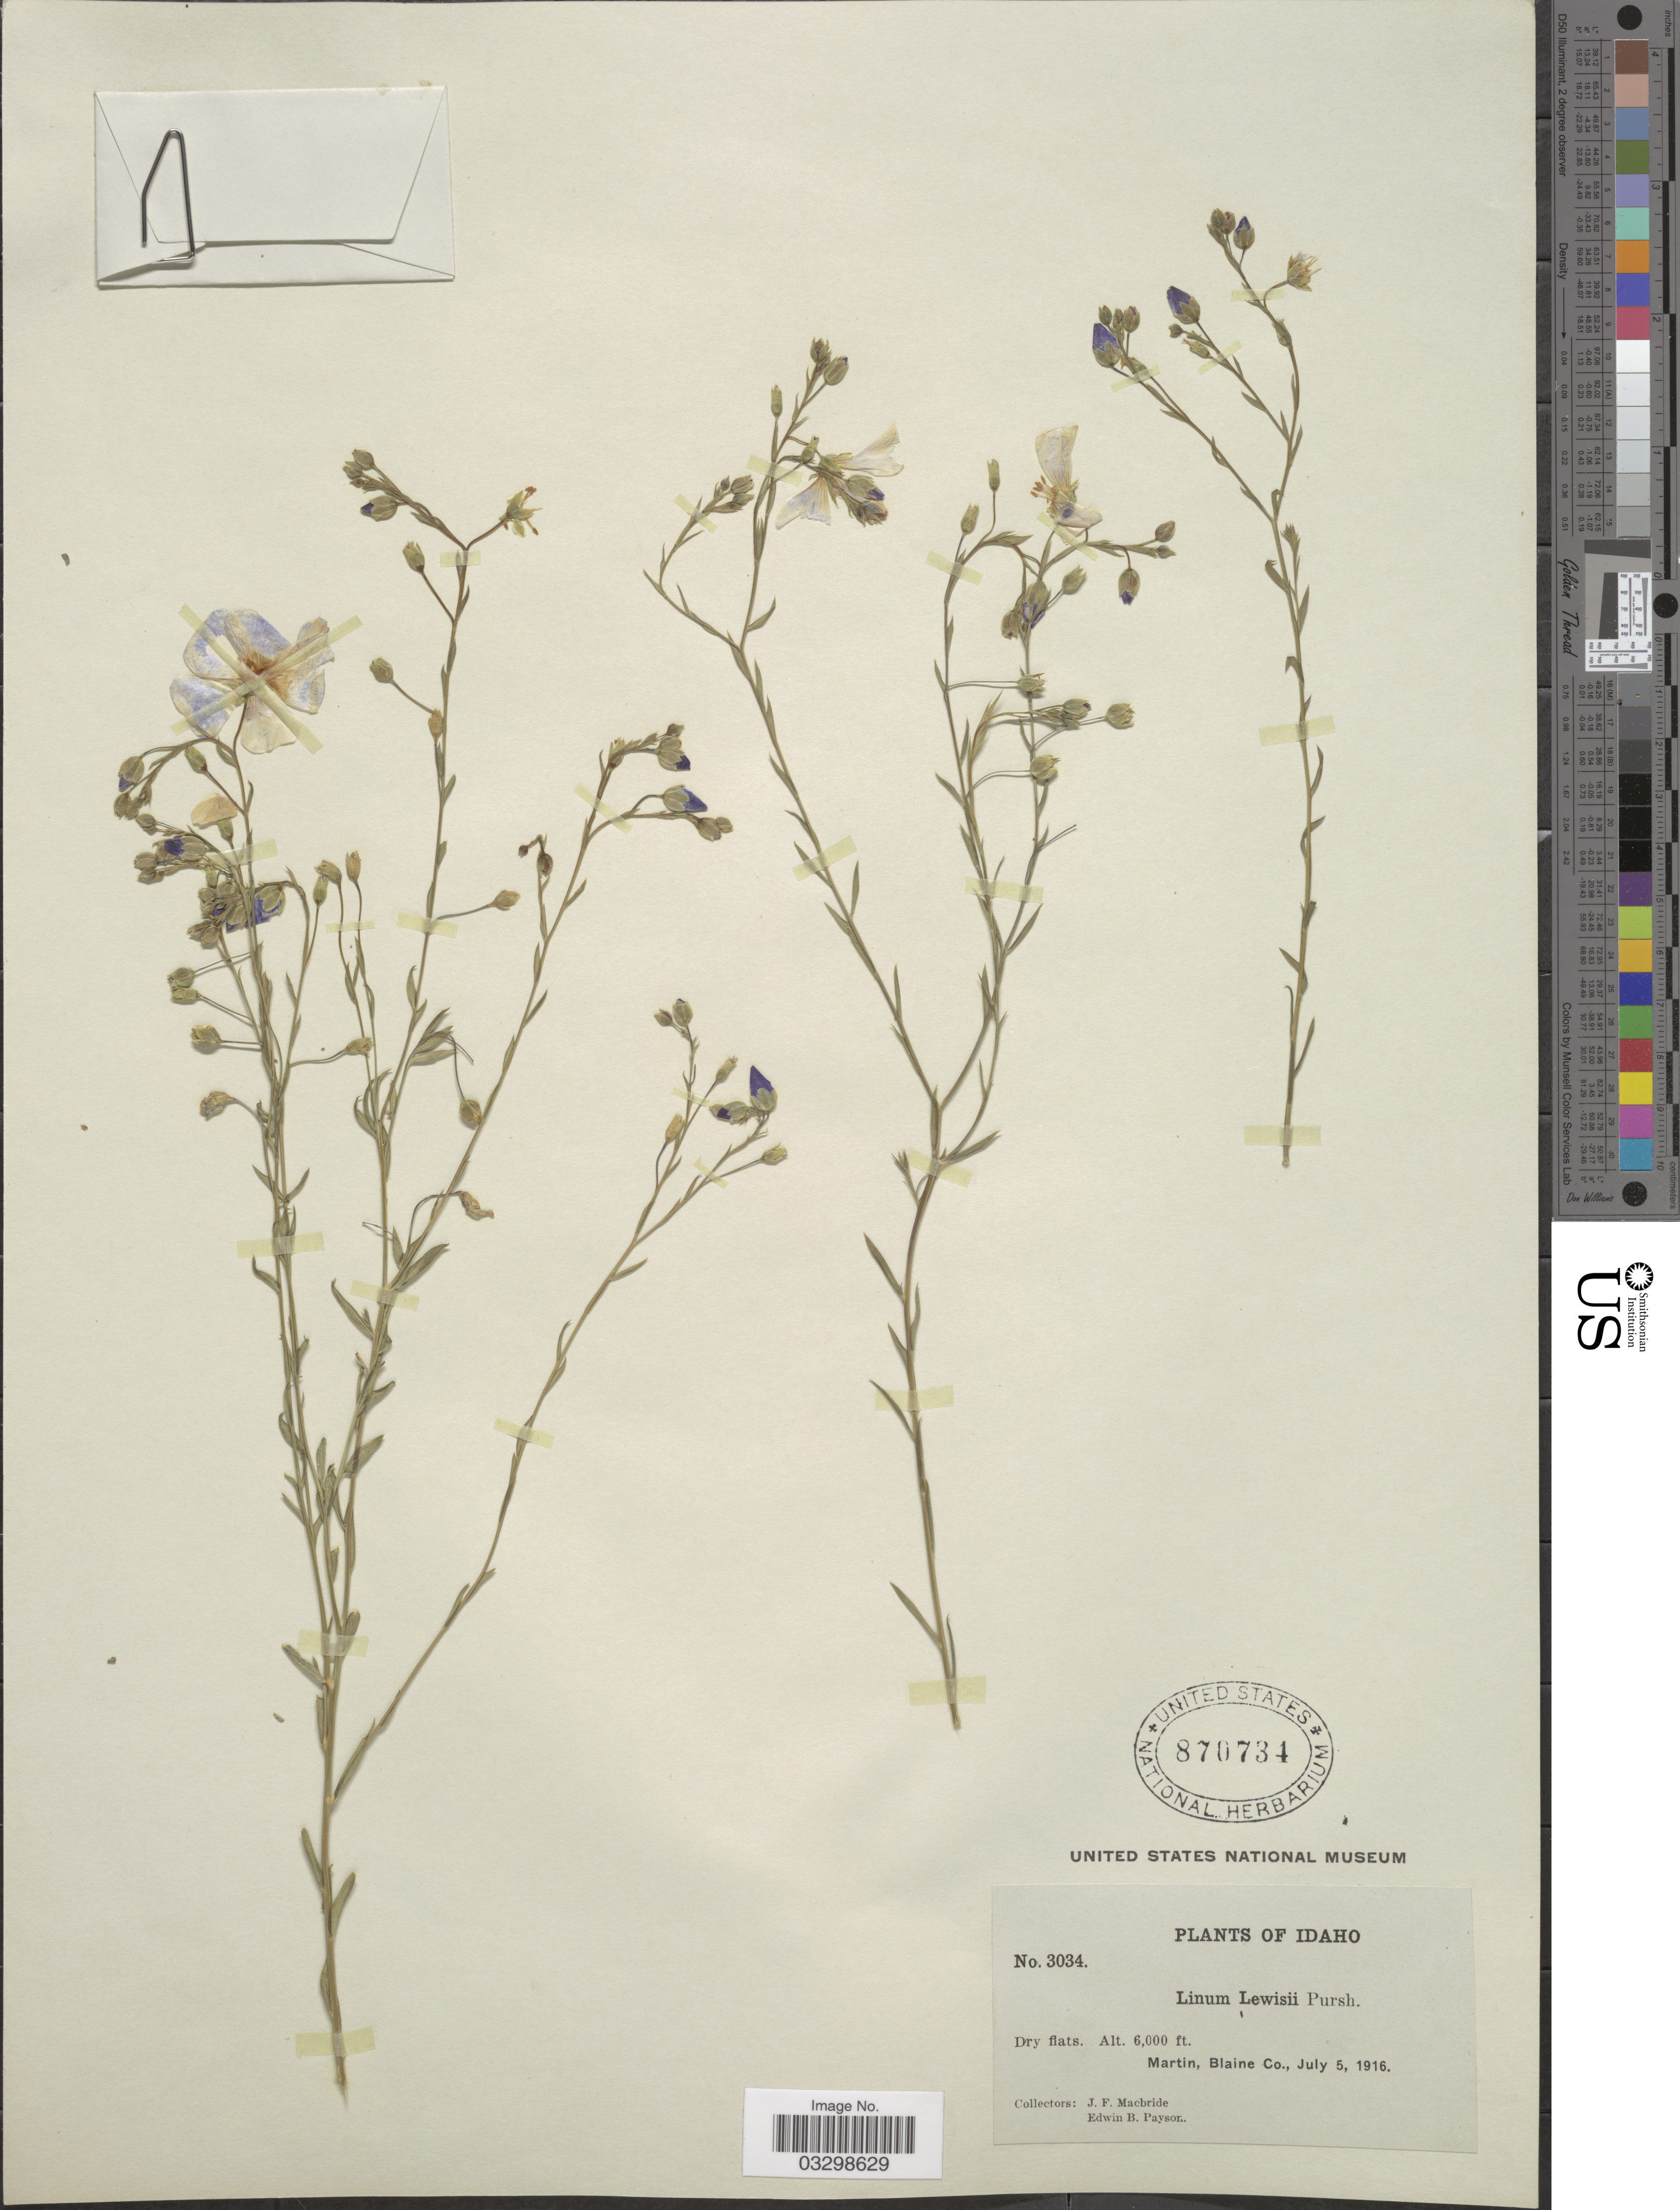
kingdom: Plantae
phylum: Tracheophyta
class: Magnoliopsida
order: Malpighiales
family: Linaceae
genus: Linum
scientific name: Linum lewisii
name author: Pursh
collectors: J. F. Macbride & E. Paysor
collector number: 3034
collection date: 1916-07-05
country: United States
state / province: Idaho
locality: Martin, Blaine Co.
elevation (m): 1829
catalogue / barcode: US 870734